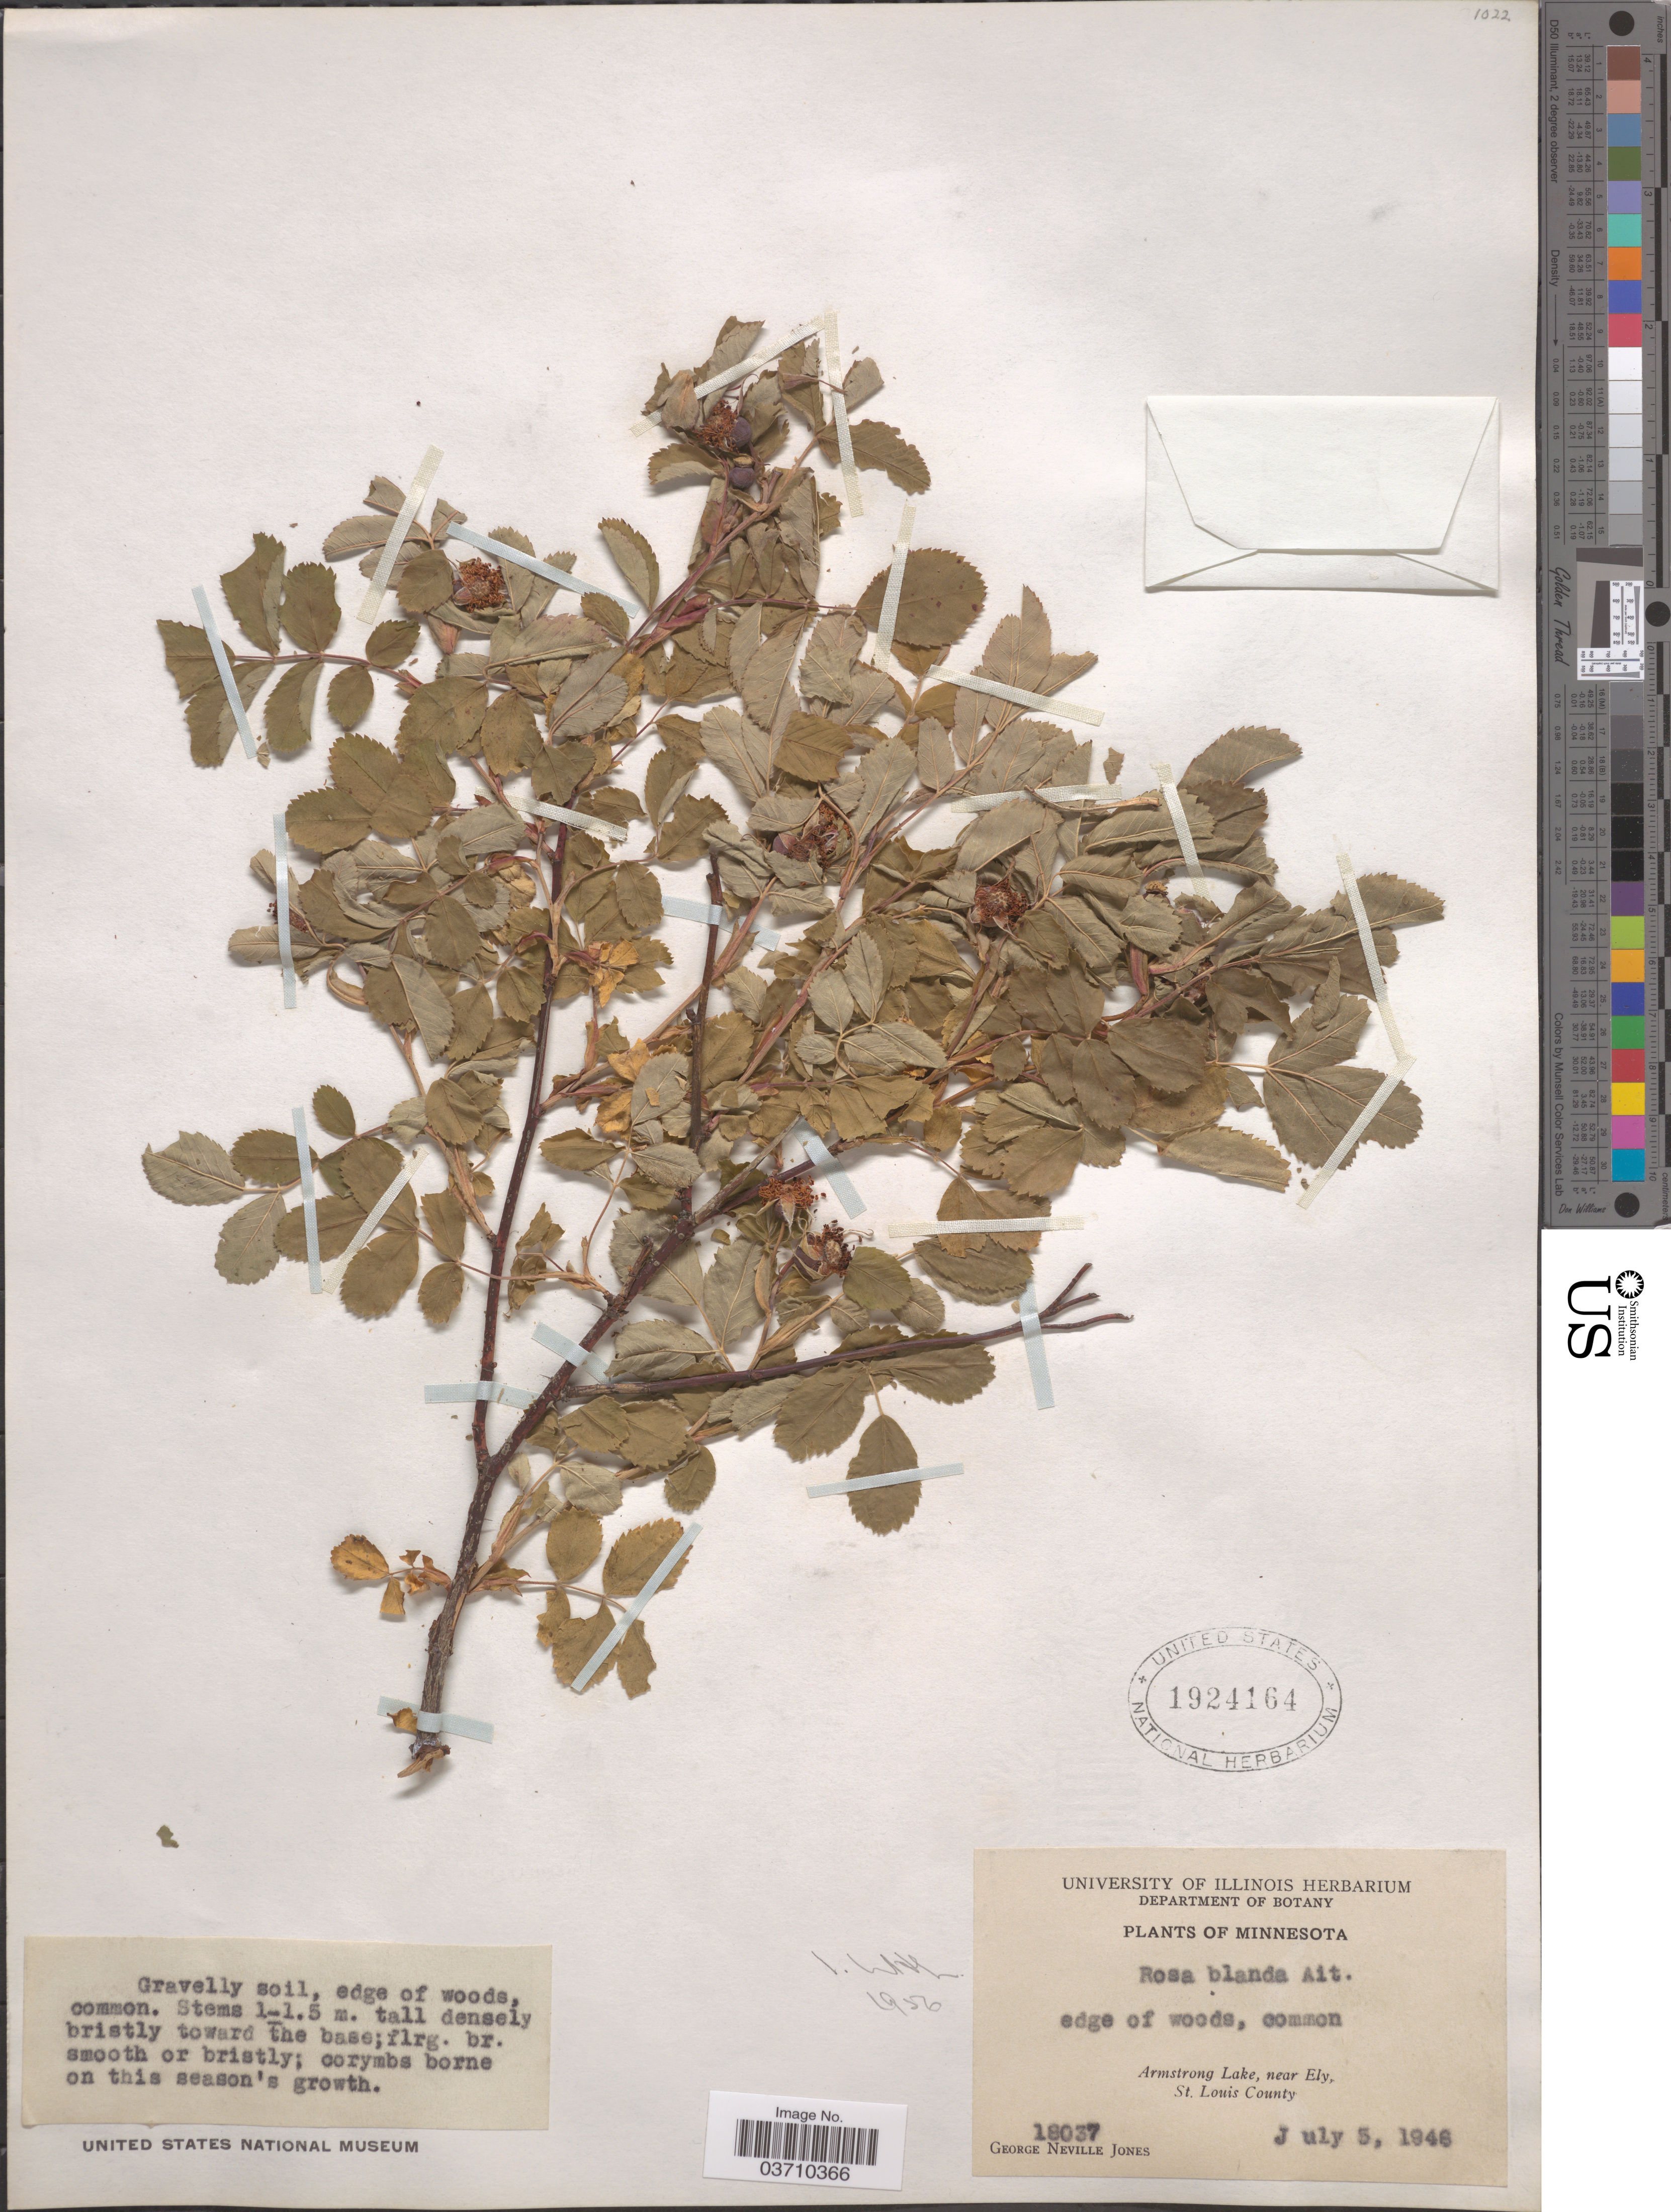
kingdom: Plantae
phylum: Tracheophyta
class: Magnoliopsida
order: Rosales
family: Rosaceae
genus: Rosa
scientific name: Rosa blanda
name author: Aiton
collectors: G. N. Jones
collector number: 18037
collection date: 1946-07-05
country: United States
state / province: Minnesota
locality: Armstrong Lake, near Ely, St. Louis County.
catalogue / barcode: US 1924164